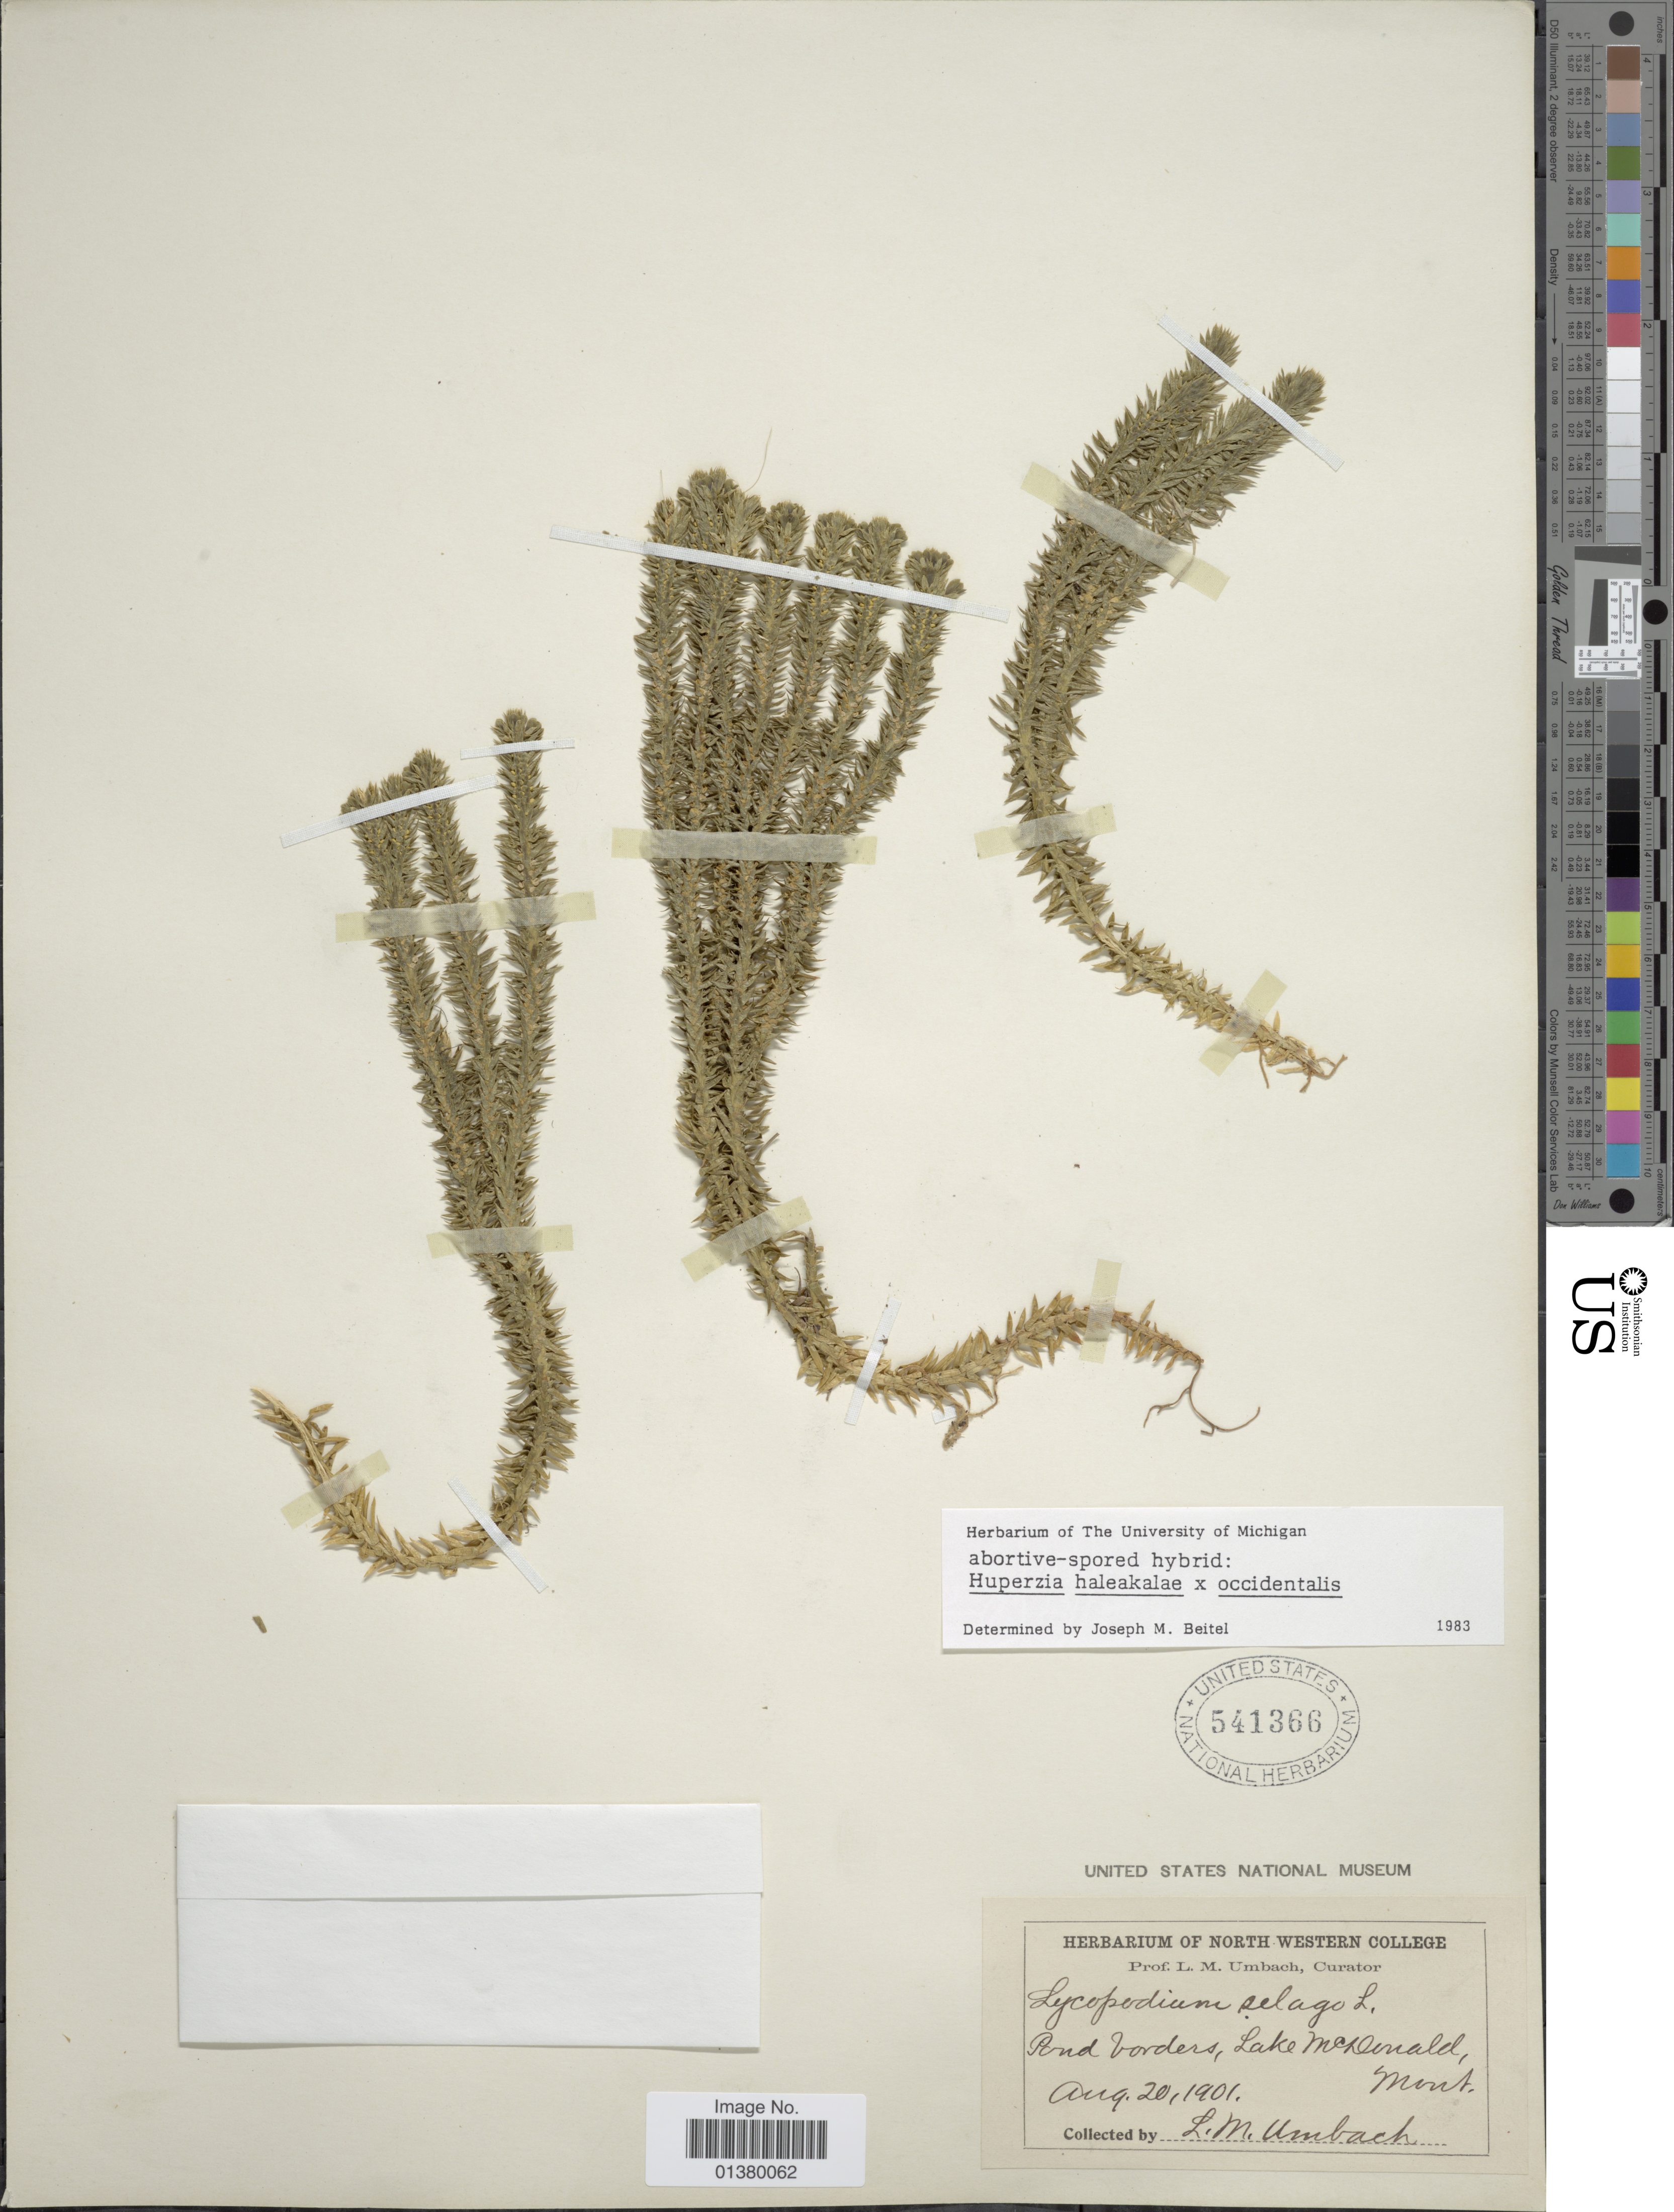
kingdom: Plantae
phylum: Tracheophyta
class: Lycopodiopsida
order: Lycopodiales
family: Lycopodiaceae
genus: Huperzia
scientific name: Huperzia haleakalae x H. occidentalis (Clute) Kartesz & Gandhi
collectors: L. M. Umbach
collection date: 1901-08-20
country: United States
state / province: Montana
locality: Pond borders, Lake McDonald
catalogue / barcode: US 541366